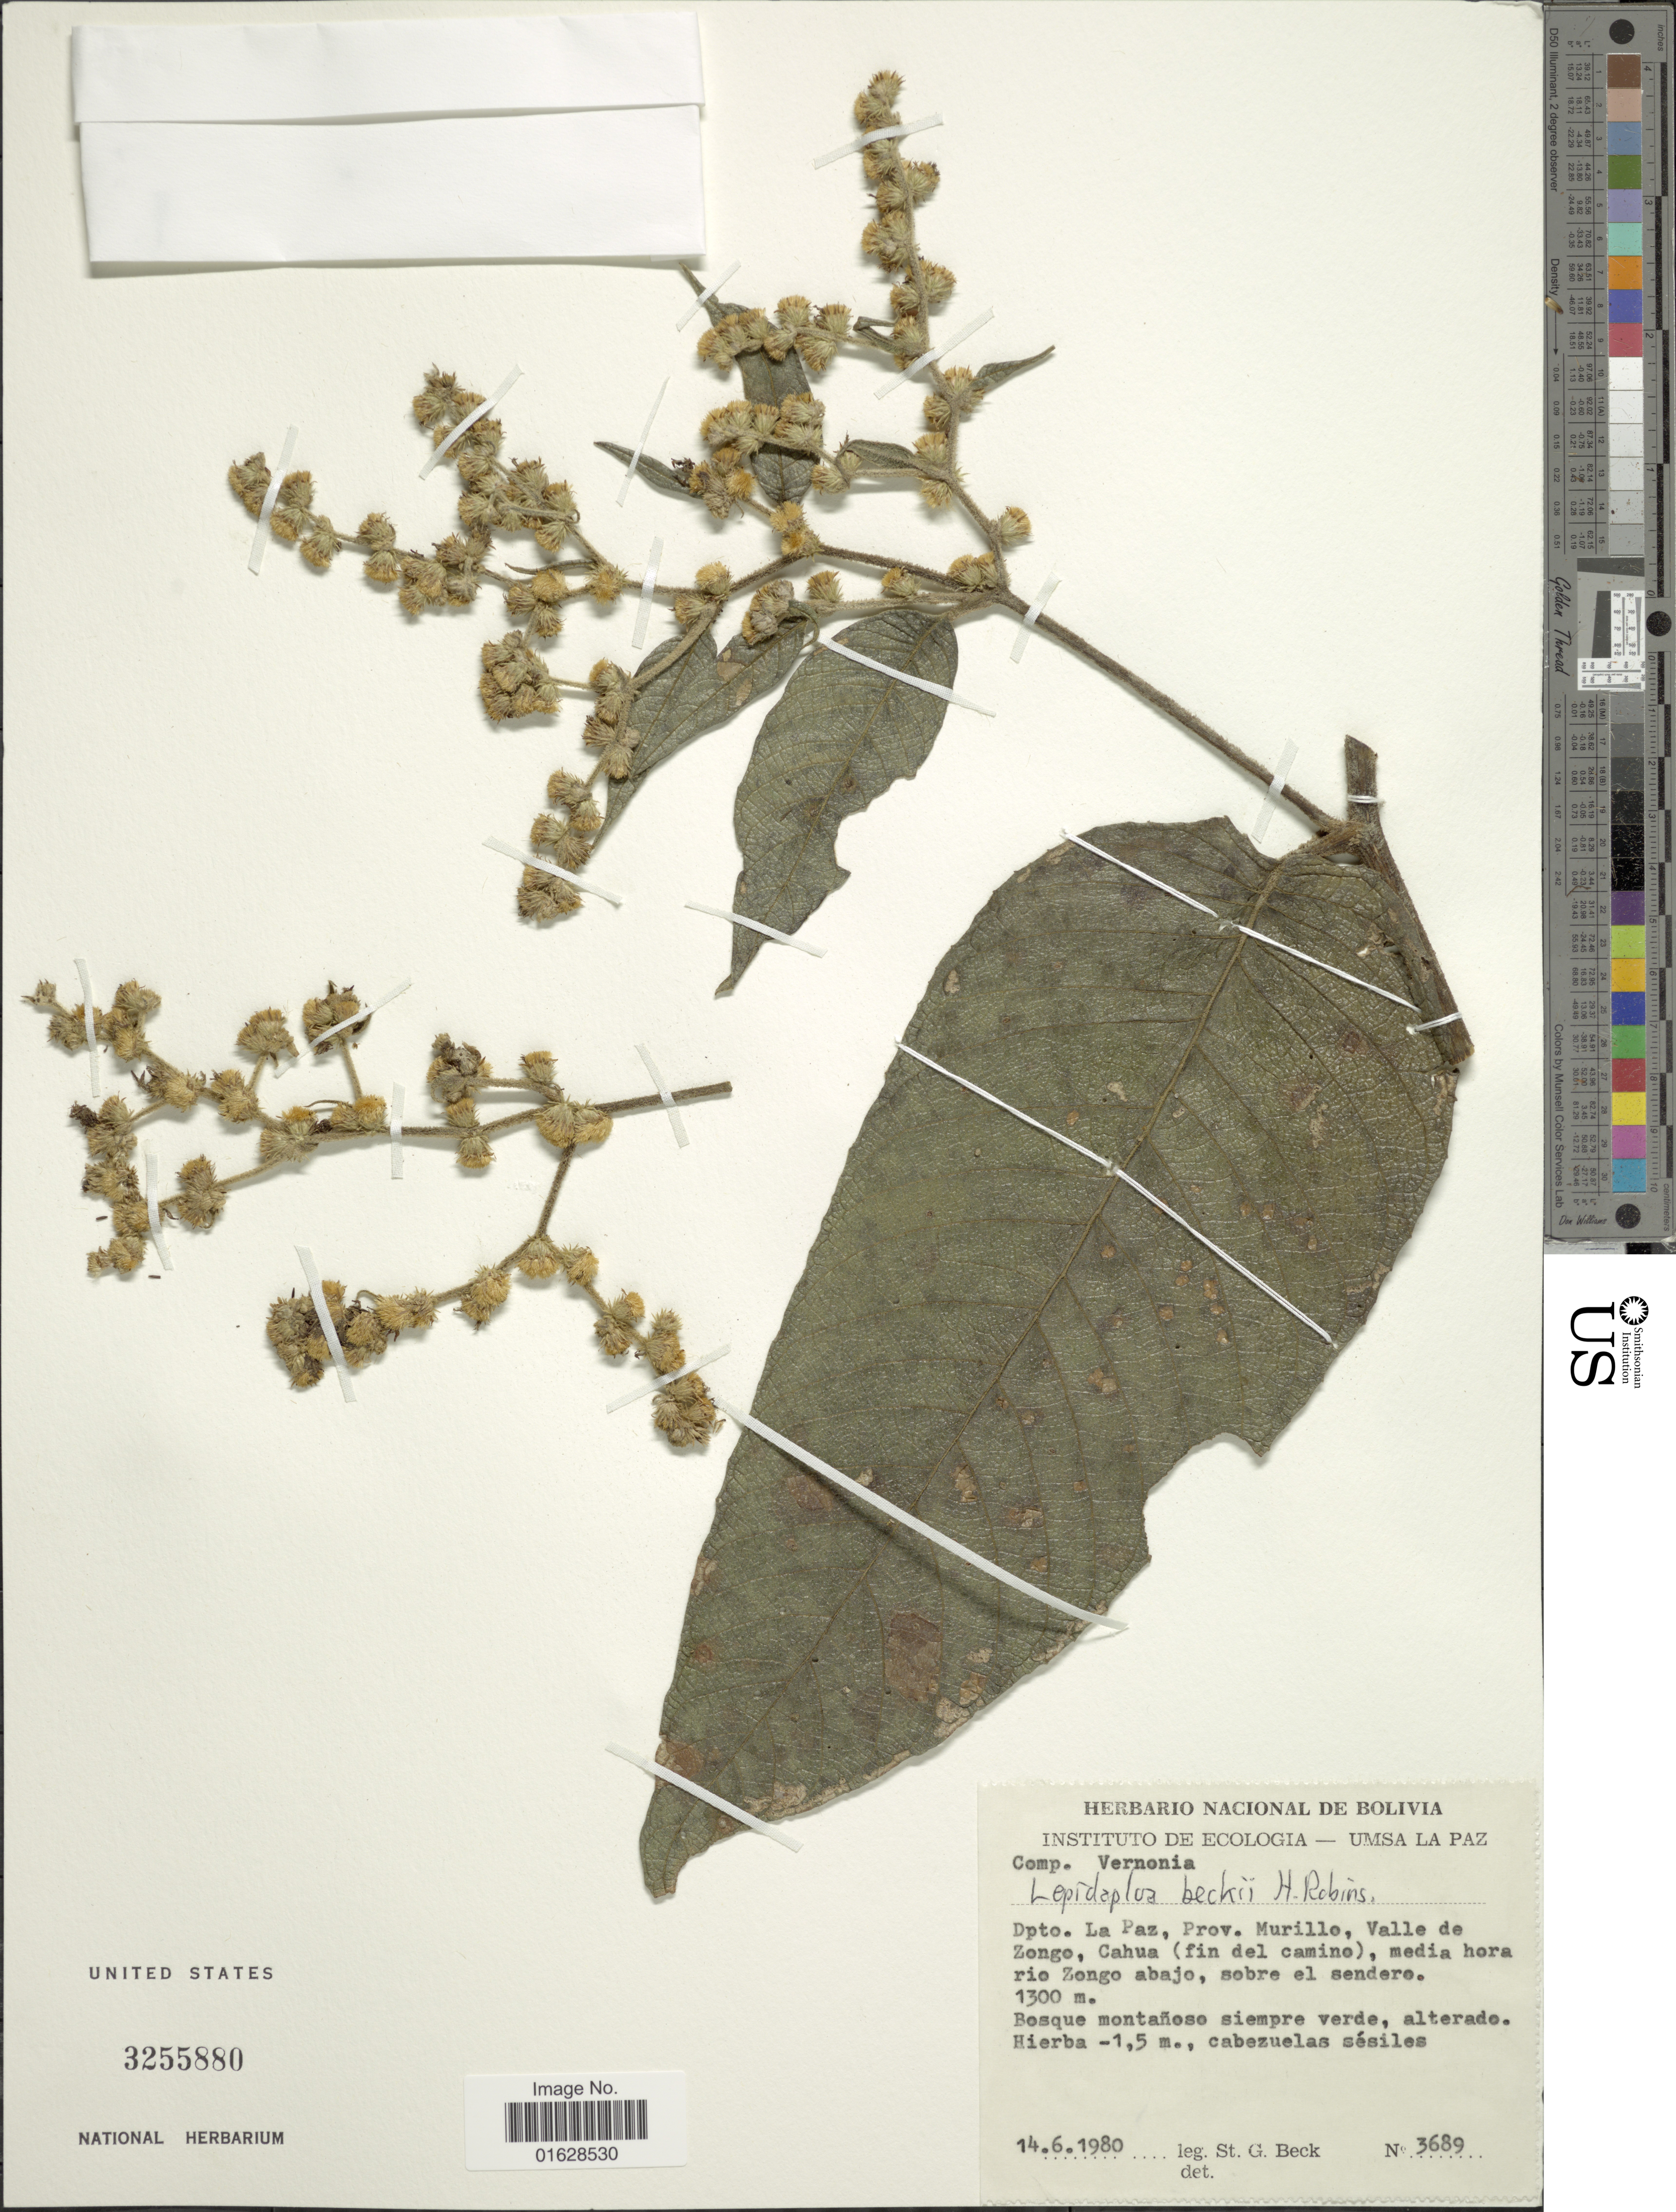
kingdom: Plantae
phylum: Tracheophyta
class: Magnoliopsida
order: Asterales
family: Asteraceae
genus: Lepidaploa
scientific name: Lepidaploa beckii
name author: H. Rob.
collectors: S. G. Beck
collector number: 3689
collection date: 1980-06-14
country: Bolivia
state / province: La Paz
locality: Bolivia. Dpto. La Paz, Prov. Murillo, Valle de Zongo, Cahua (fin del camino), media hora rio Zongo abajo, sobre el sendero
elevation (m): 1300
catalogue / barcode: US 3255880